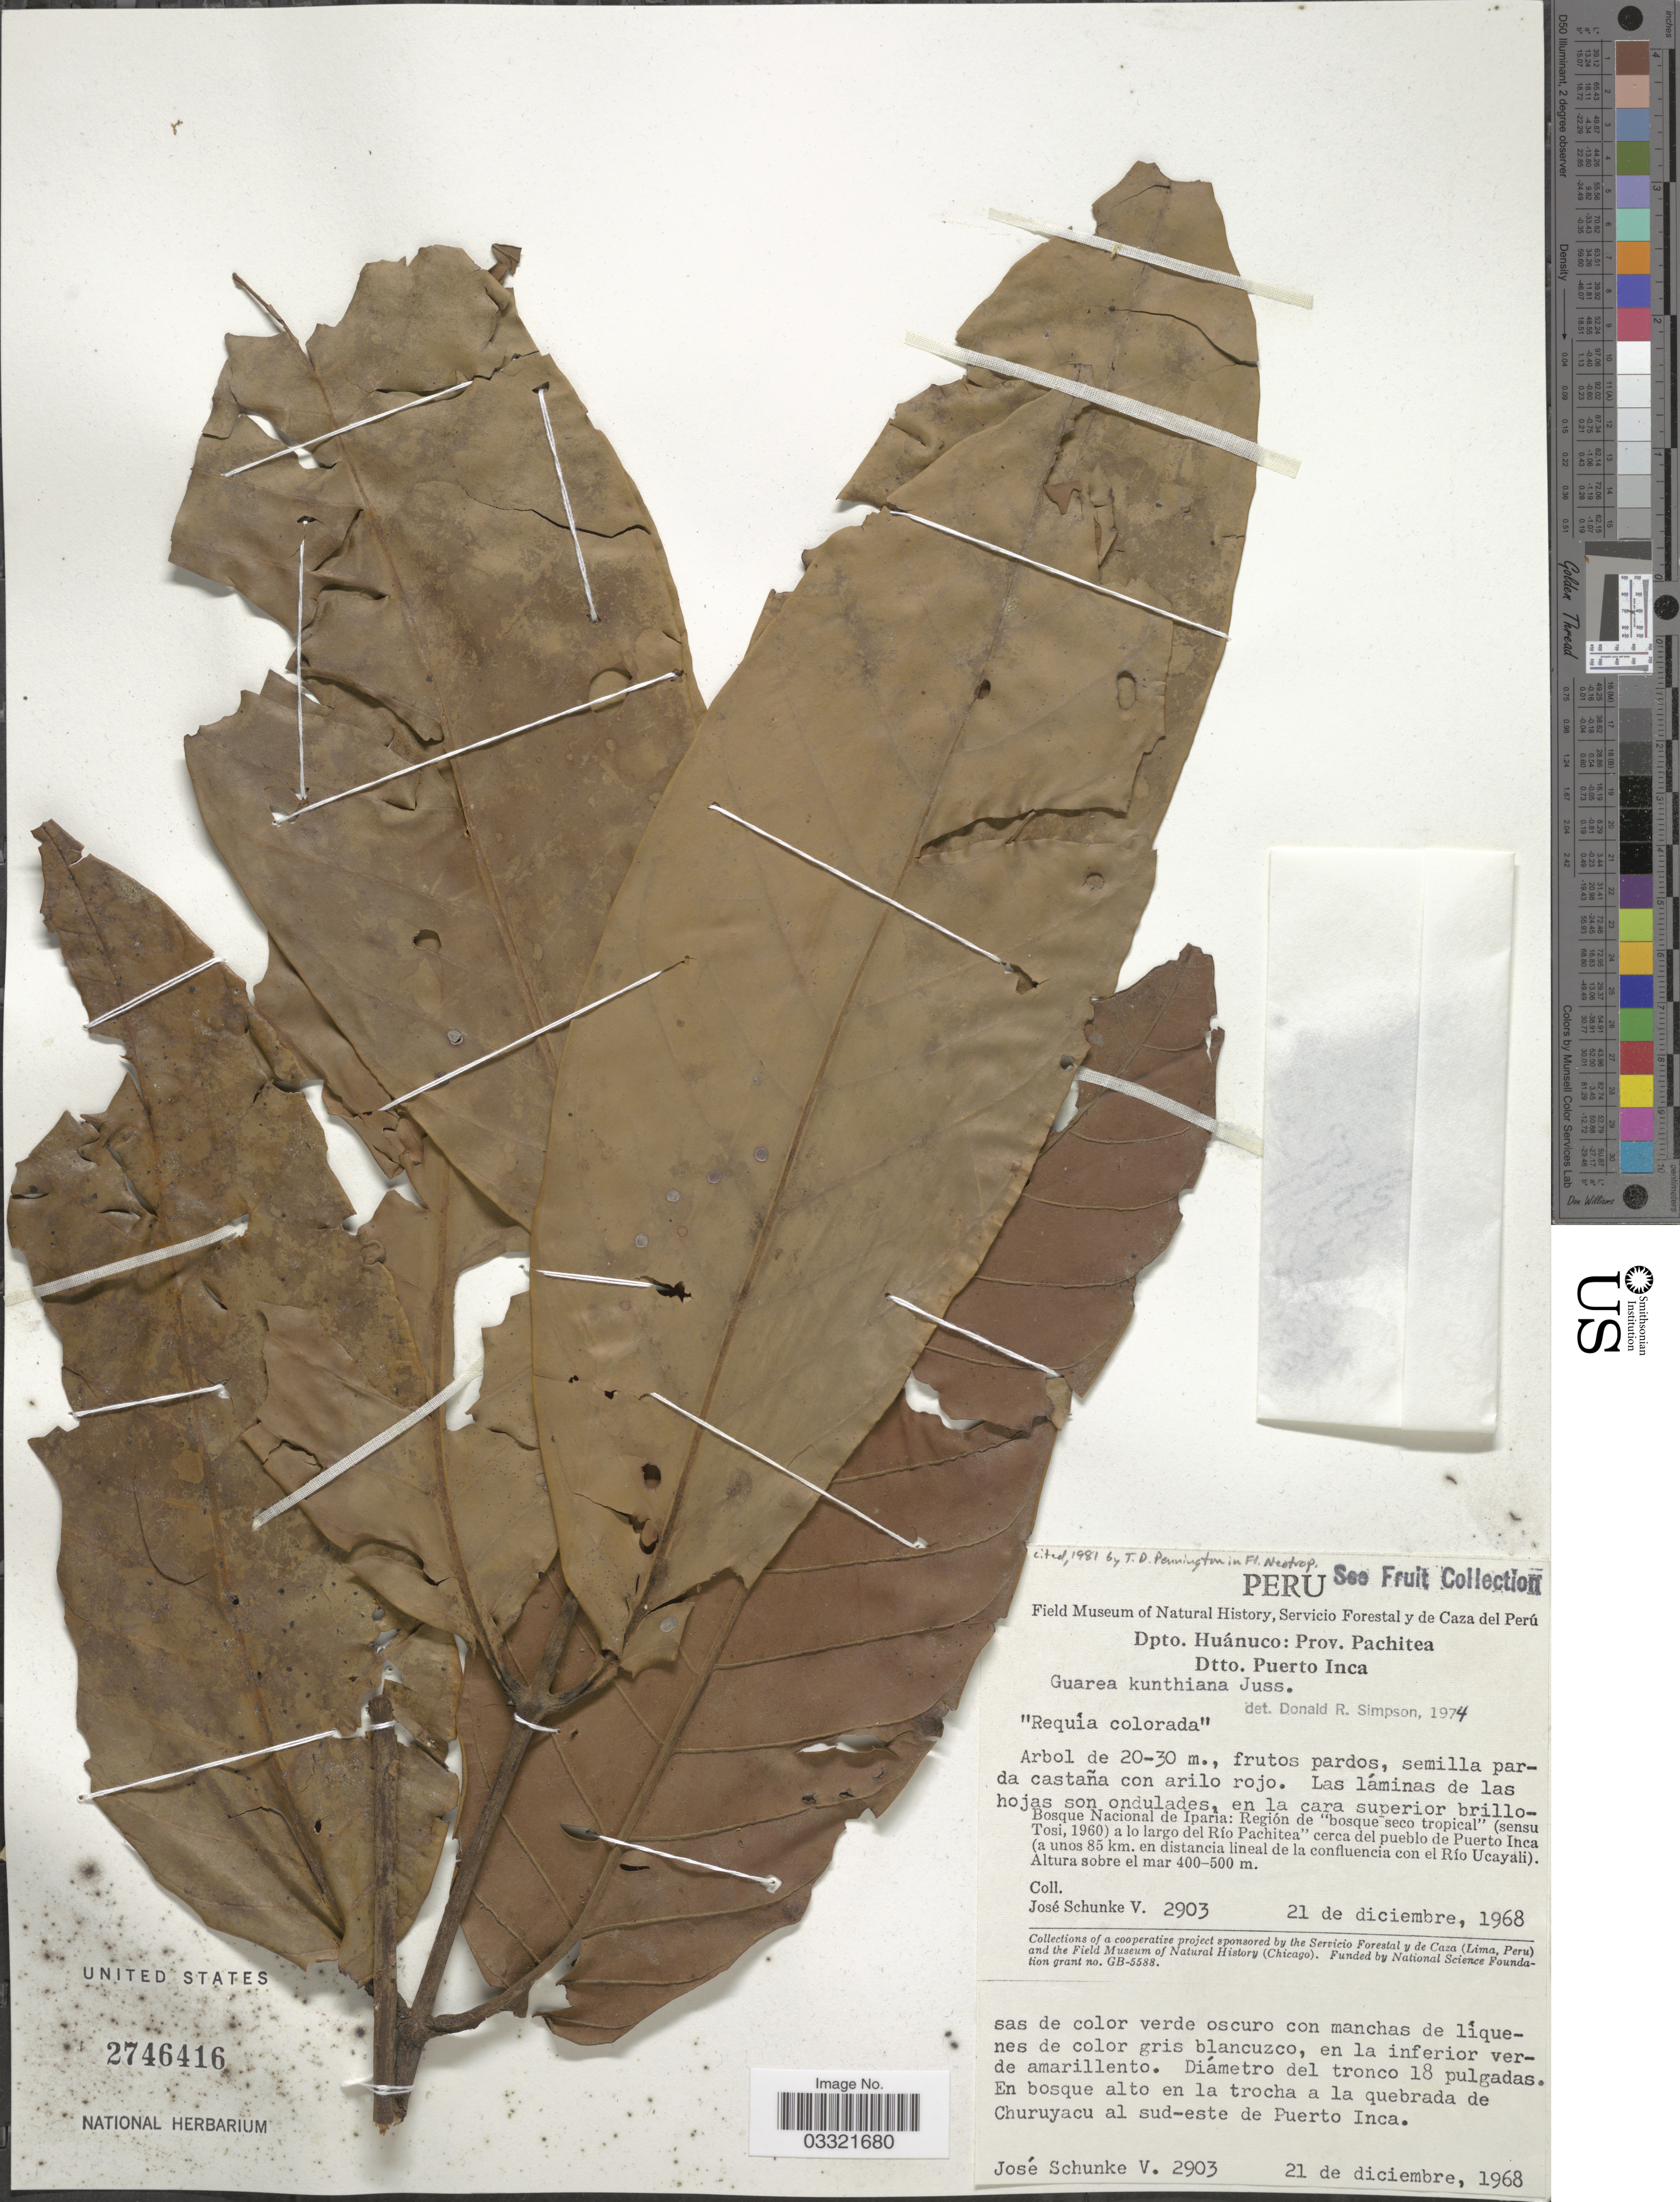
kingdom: Plantae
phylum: Tracheophyta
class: Magnoliopsida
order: Sapindales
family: Meliaceae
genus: Guarea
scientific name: Guarea kunthiana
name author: A. Juss.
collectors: J. Schunke Vigo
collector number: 2903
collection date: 1968-12-21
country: Peru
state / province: Huánuco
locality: Dpto. Huánuco: Prov. Pachitea. Dtto. Puerto Inca. Bosque Nacional de Iparia: Región de "bosque seco tropical" (sensu Tosi, 1960) a lo largo del Río Pachitea cerca del pueblo de Puerto Inca (a unos 85 km. en distancia lineal de la confluencia con el Río Ucayali). En bosque alto en la trocha a la quebrada de Churuyacu al sud-este de Puerto Inca.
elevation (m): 400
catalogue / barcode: US 2746416